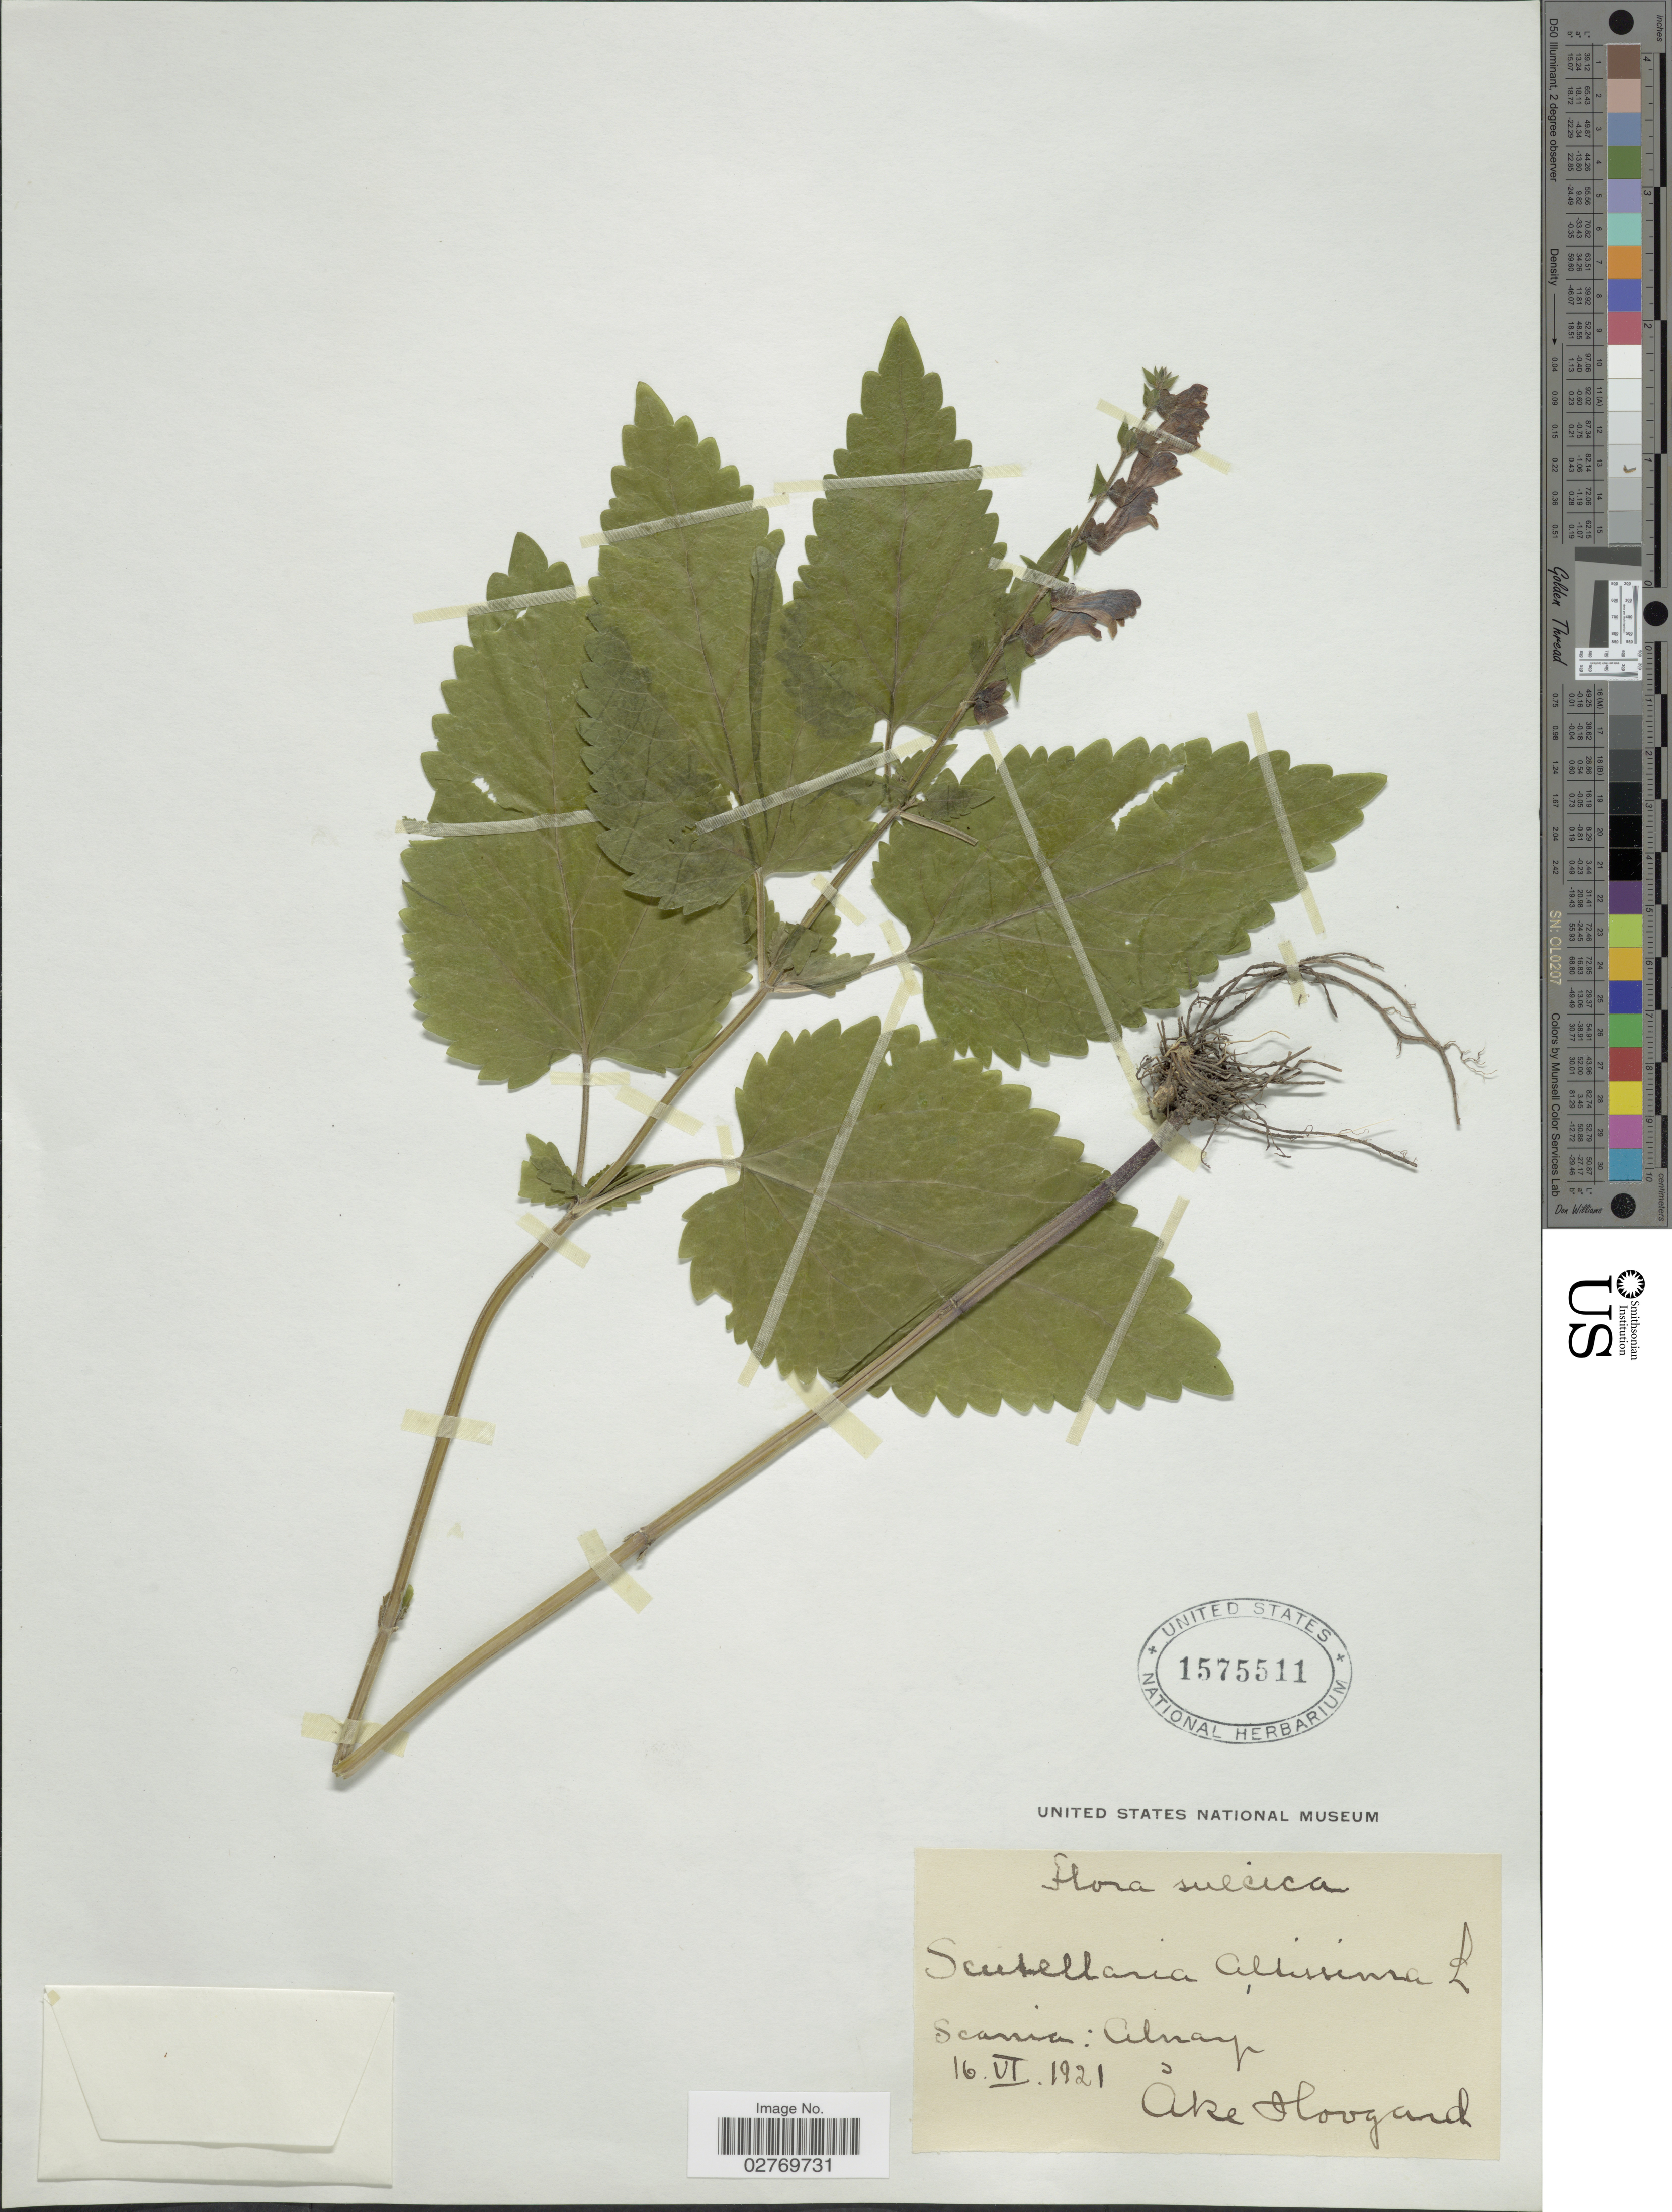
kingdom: Plantae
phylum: Tracheophyta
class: Magnoliopsida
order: Lamiales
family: Lamiaceae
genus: Scutellaria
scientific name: Scutellaria altissima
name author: L.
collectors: A. Hoogand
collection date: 1921-06-16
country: Sweden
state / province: Skåne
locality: Scania: Alnay.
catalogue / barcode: US 1575511